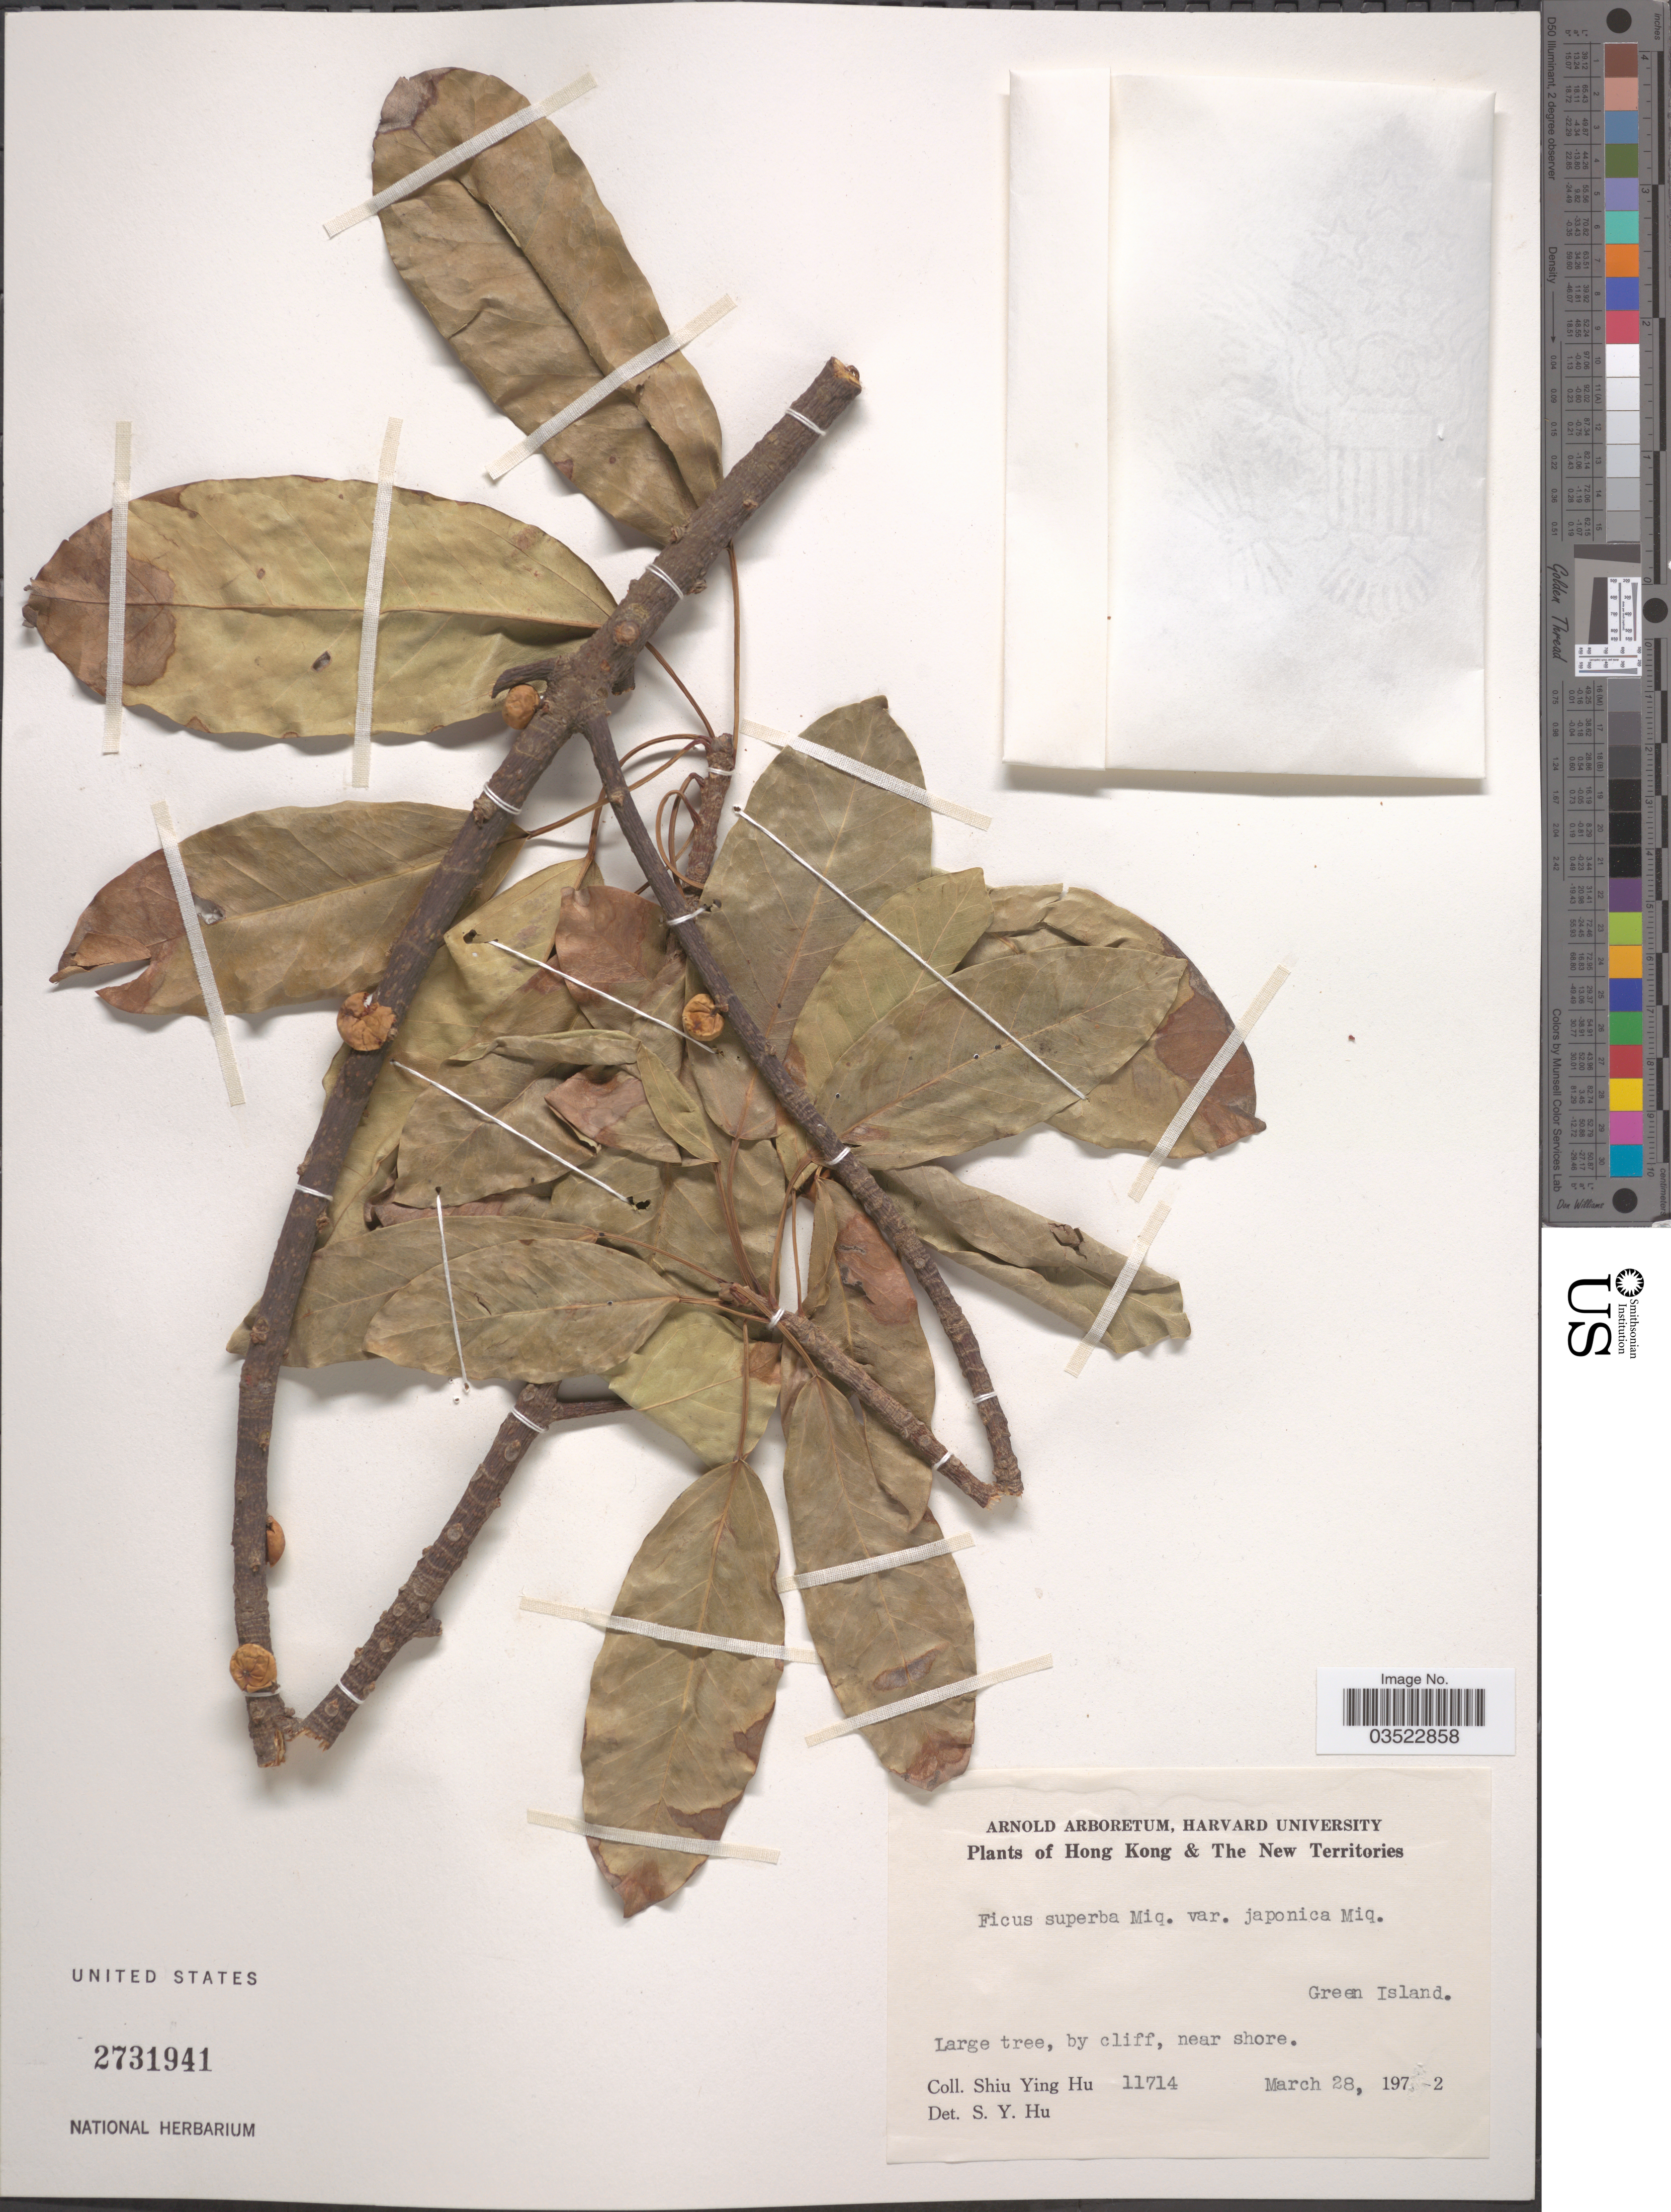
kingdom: Plantae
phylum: Tracheophyta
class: Magnoliopsida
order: Rosales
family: Moraceae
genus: Ficus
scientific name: Ficus superba var. japonica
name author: Miq.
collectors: S. Y. Hu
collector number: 11714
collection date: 1972-03-28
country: China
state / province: Hong Kong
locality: Hong Kong & The New Territories. Green Island.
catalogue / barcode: US 2731941